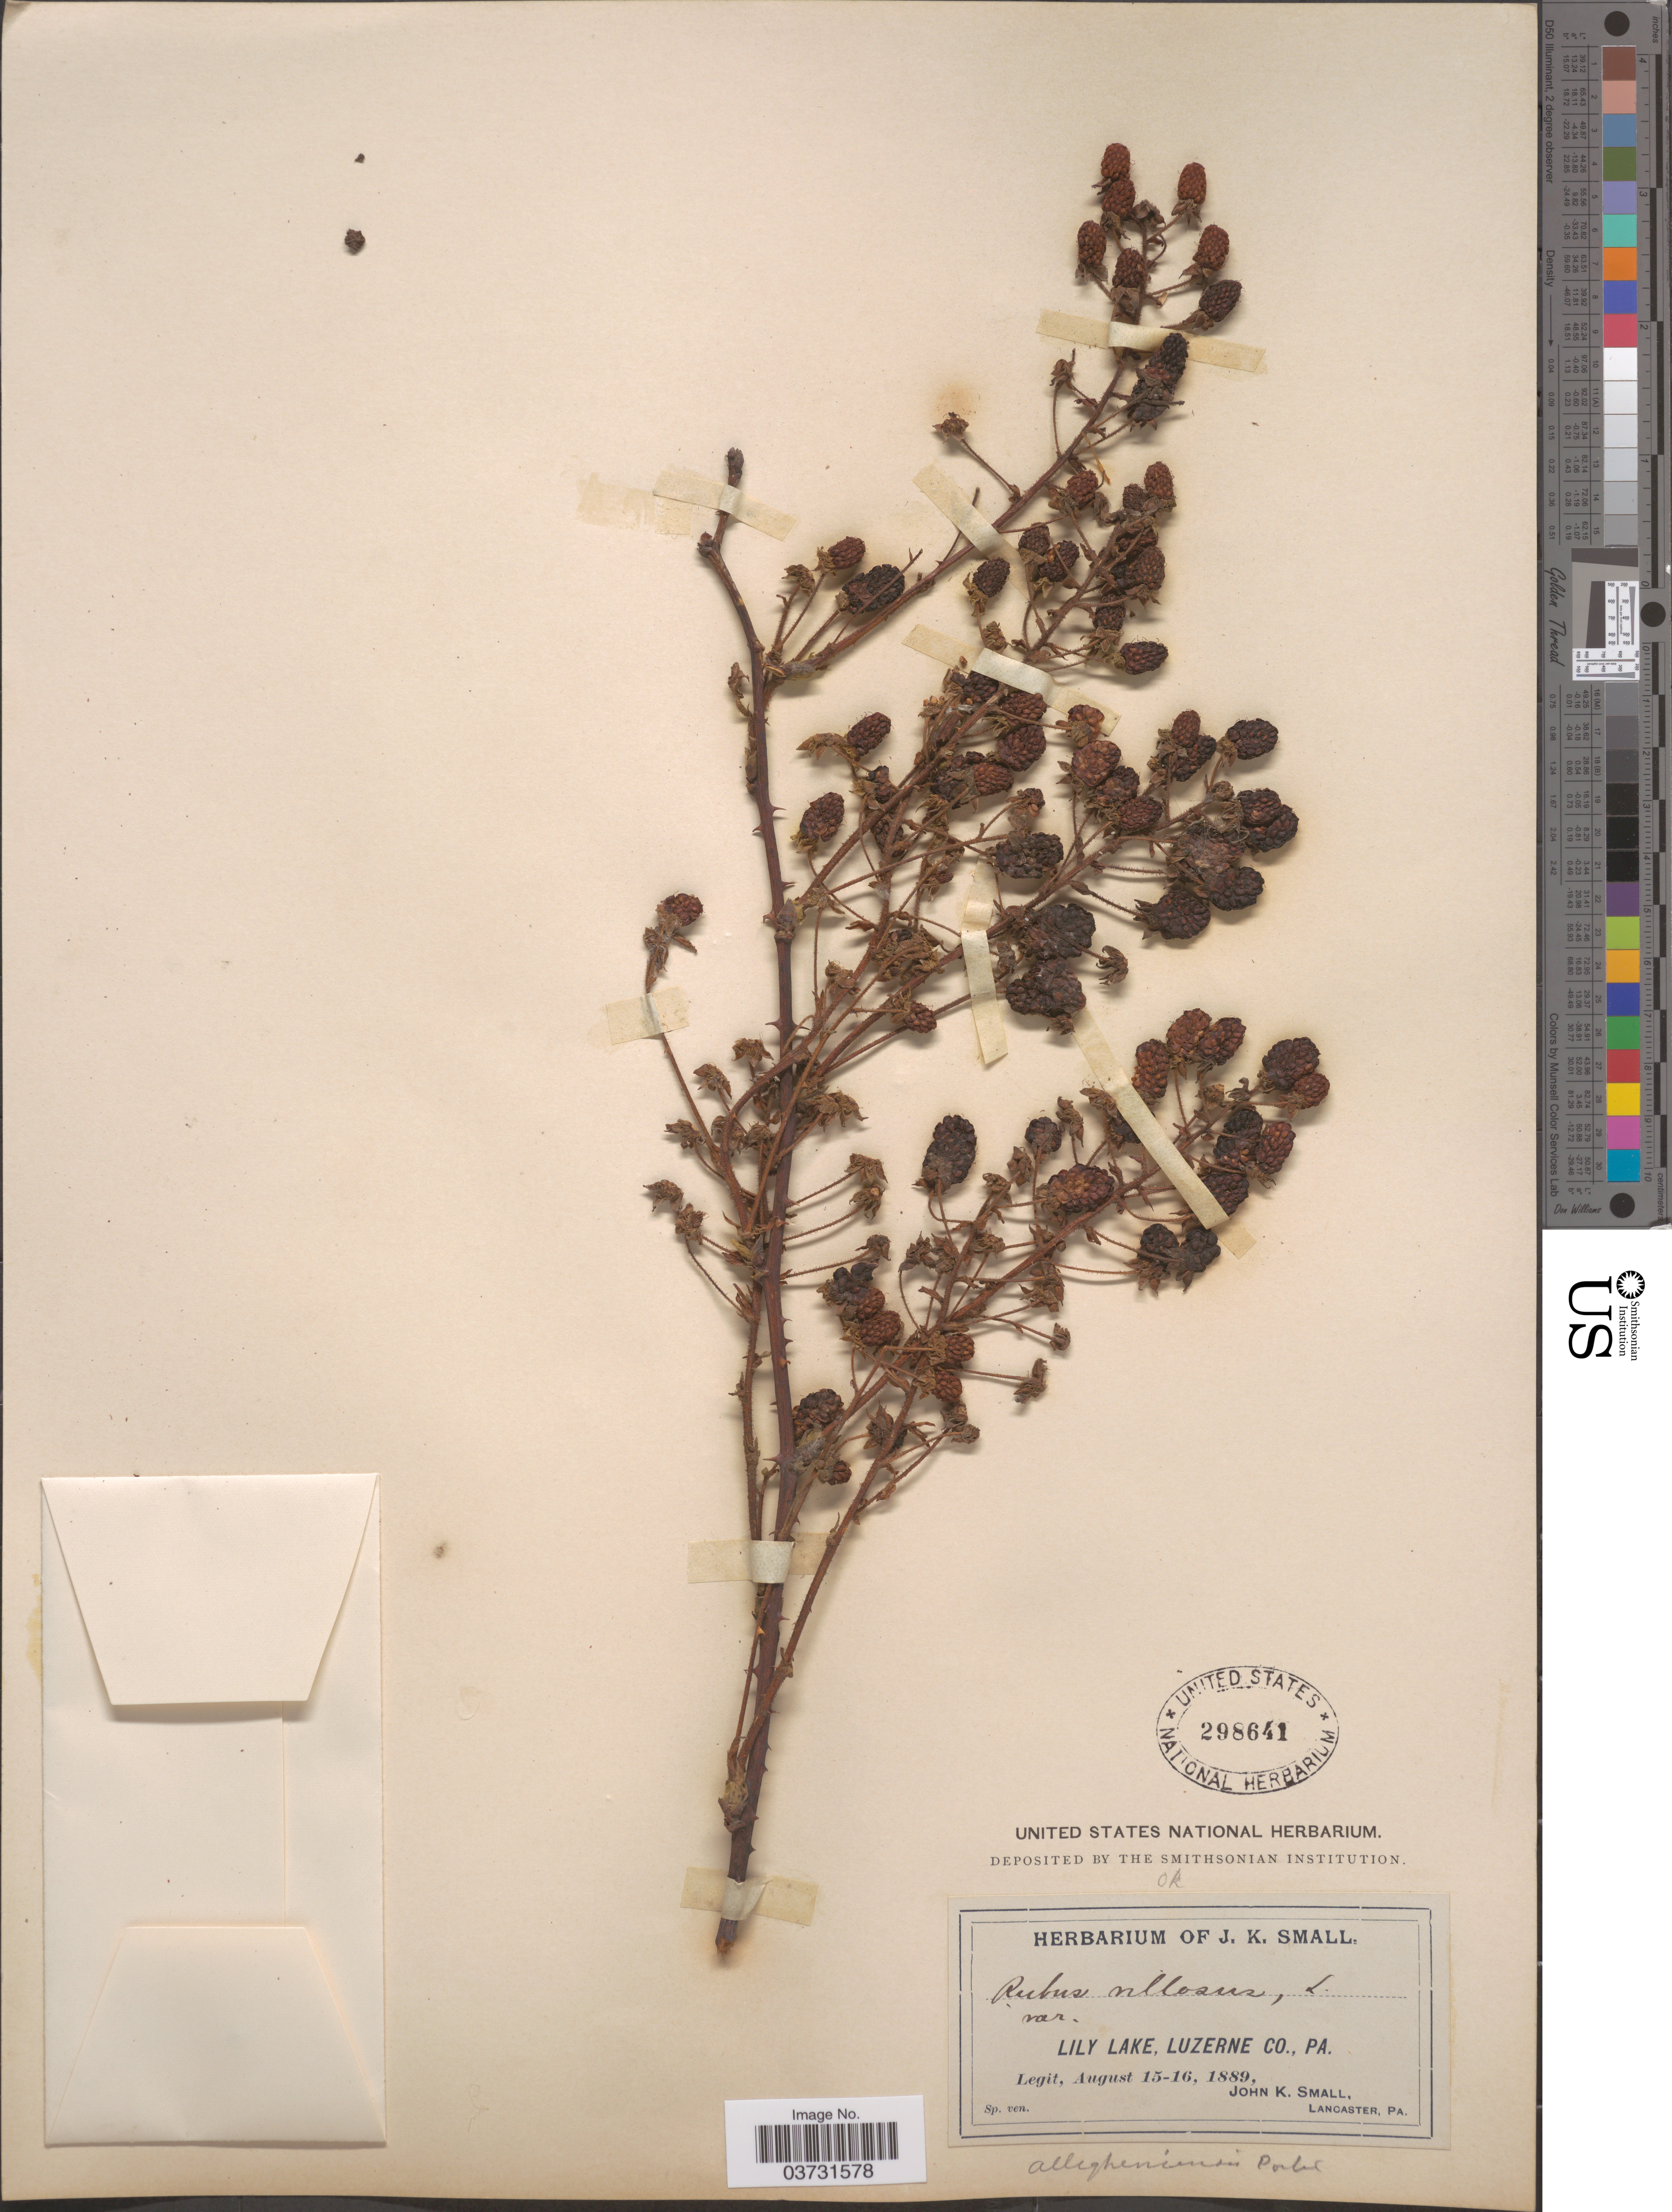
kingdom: Plantae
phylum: Tracheophyta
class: Magnoliopsida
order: Rosales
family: Rosaceae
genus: Rubus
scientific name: Rubus nigrobaccus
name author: L.H. Bailey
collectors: J. K. Small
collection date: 1889-08-15/1889-08-16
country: United States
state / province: Pennsylvania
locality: Lily Lake, Luzerne Co.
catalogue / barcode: US 298641